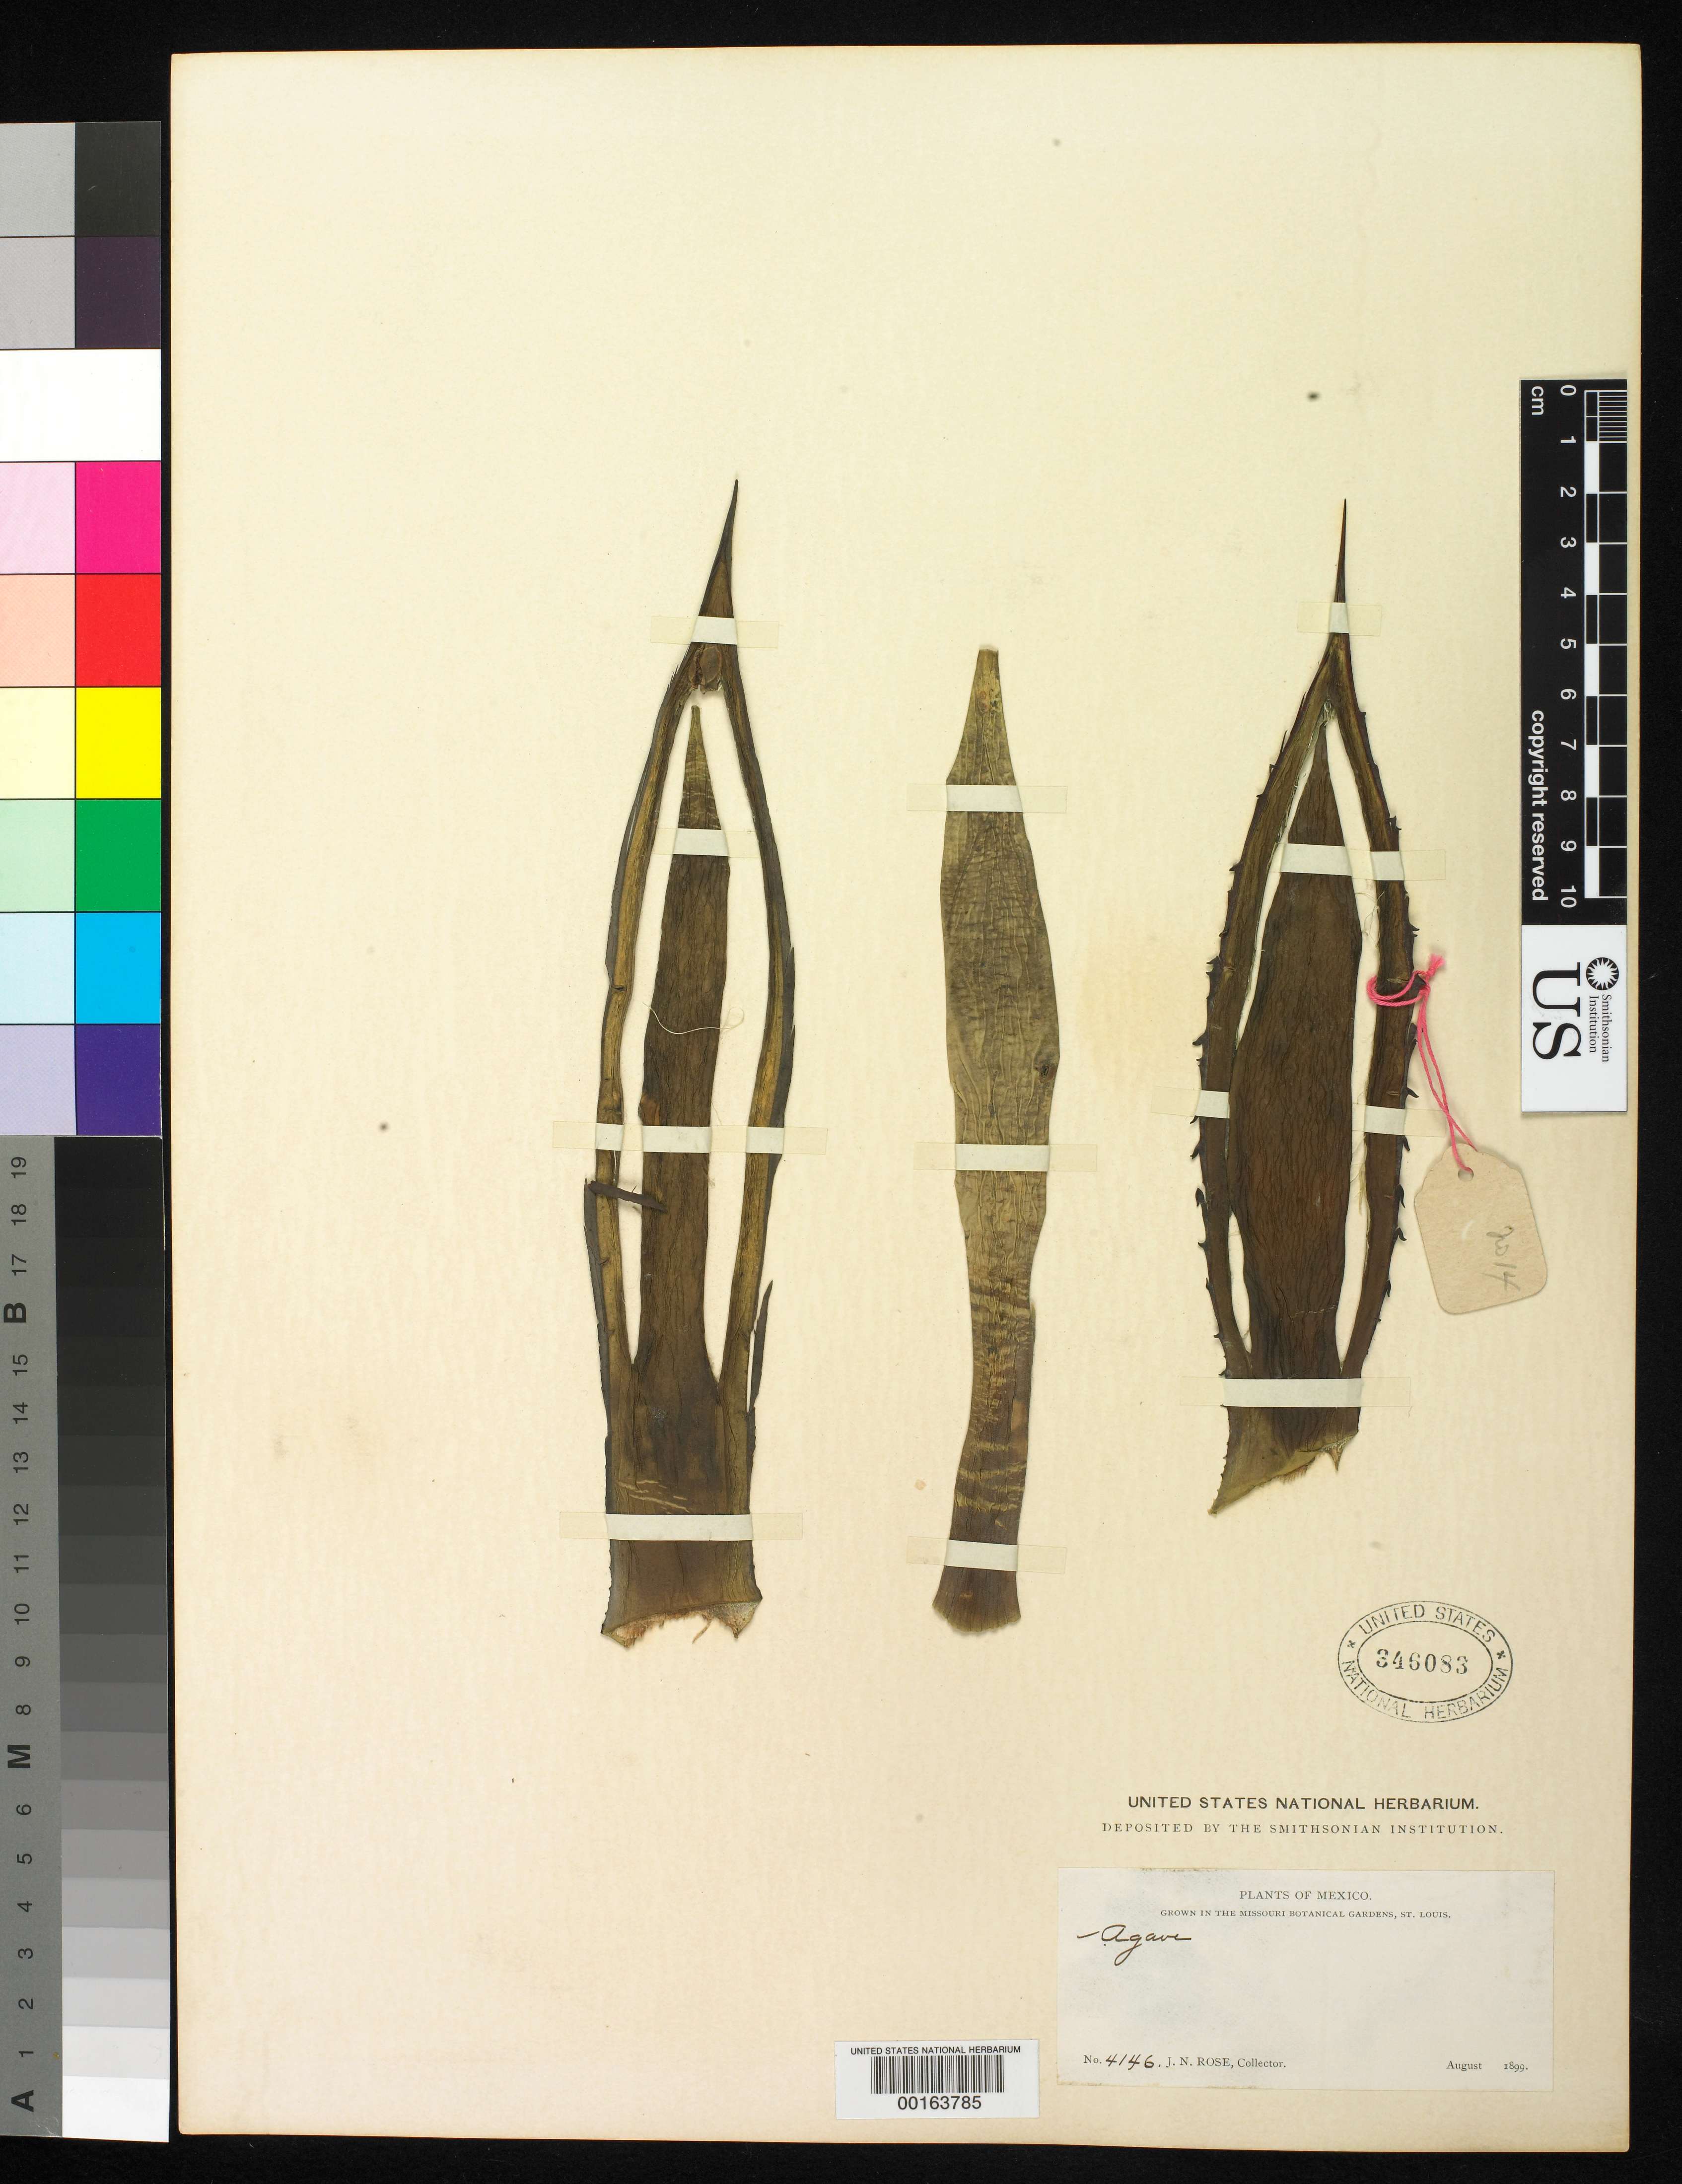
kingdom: Plantae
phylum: Tracheophyta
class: Liliopsida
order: Asparagales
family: Asparagaceae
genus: Agave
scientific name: Agave sp.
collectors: J. N. Rose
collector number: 4146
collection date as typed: Aug 1899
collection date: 1899-08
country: Mexico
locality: E of Monserrat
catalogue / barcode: US 346083